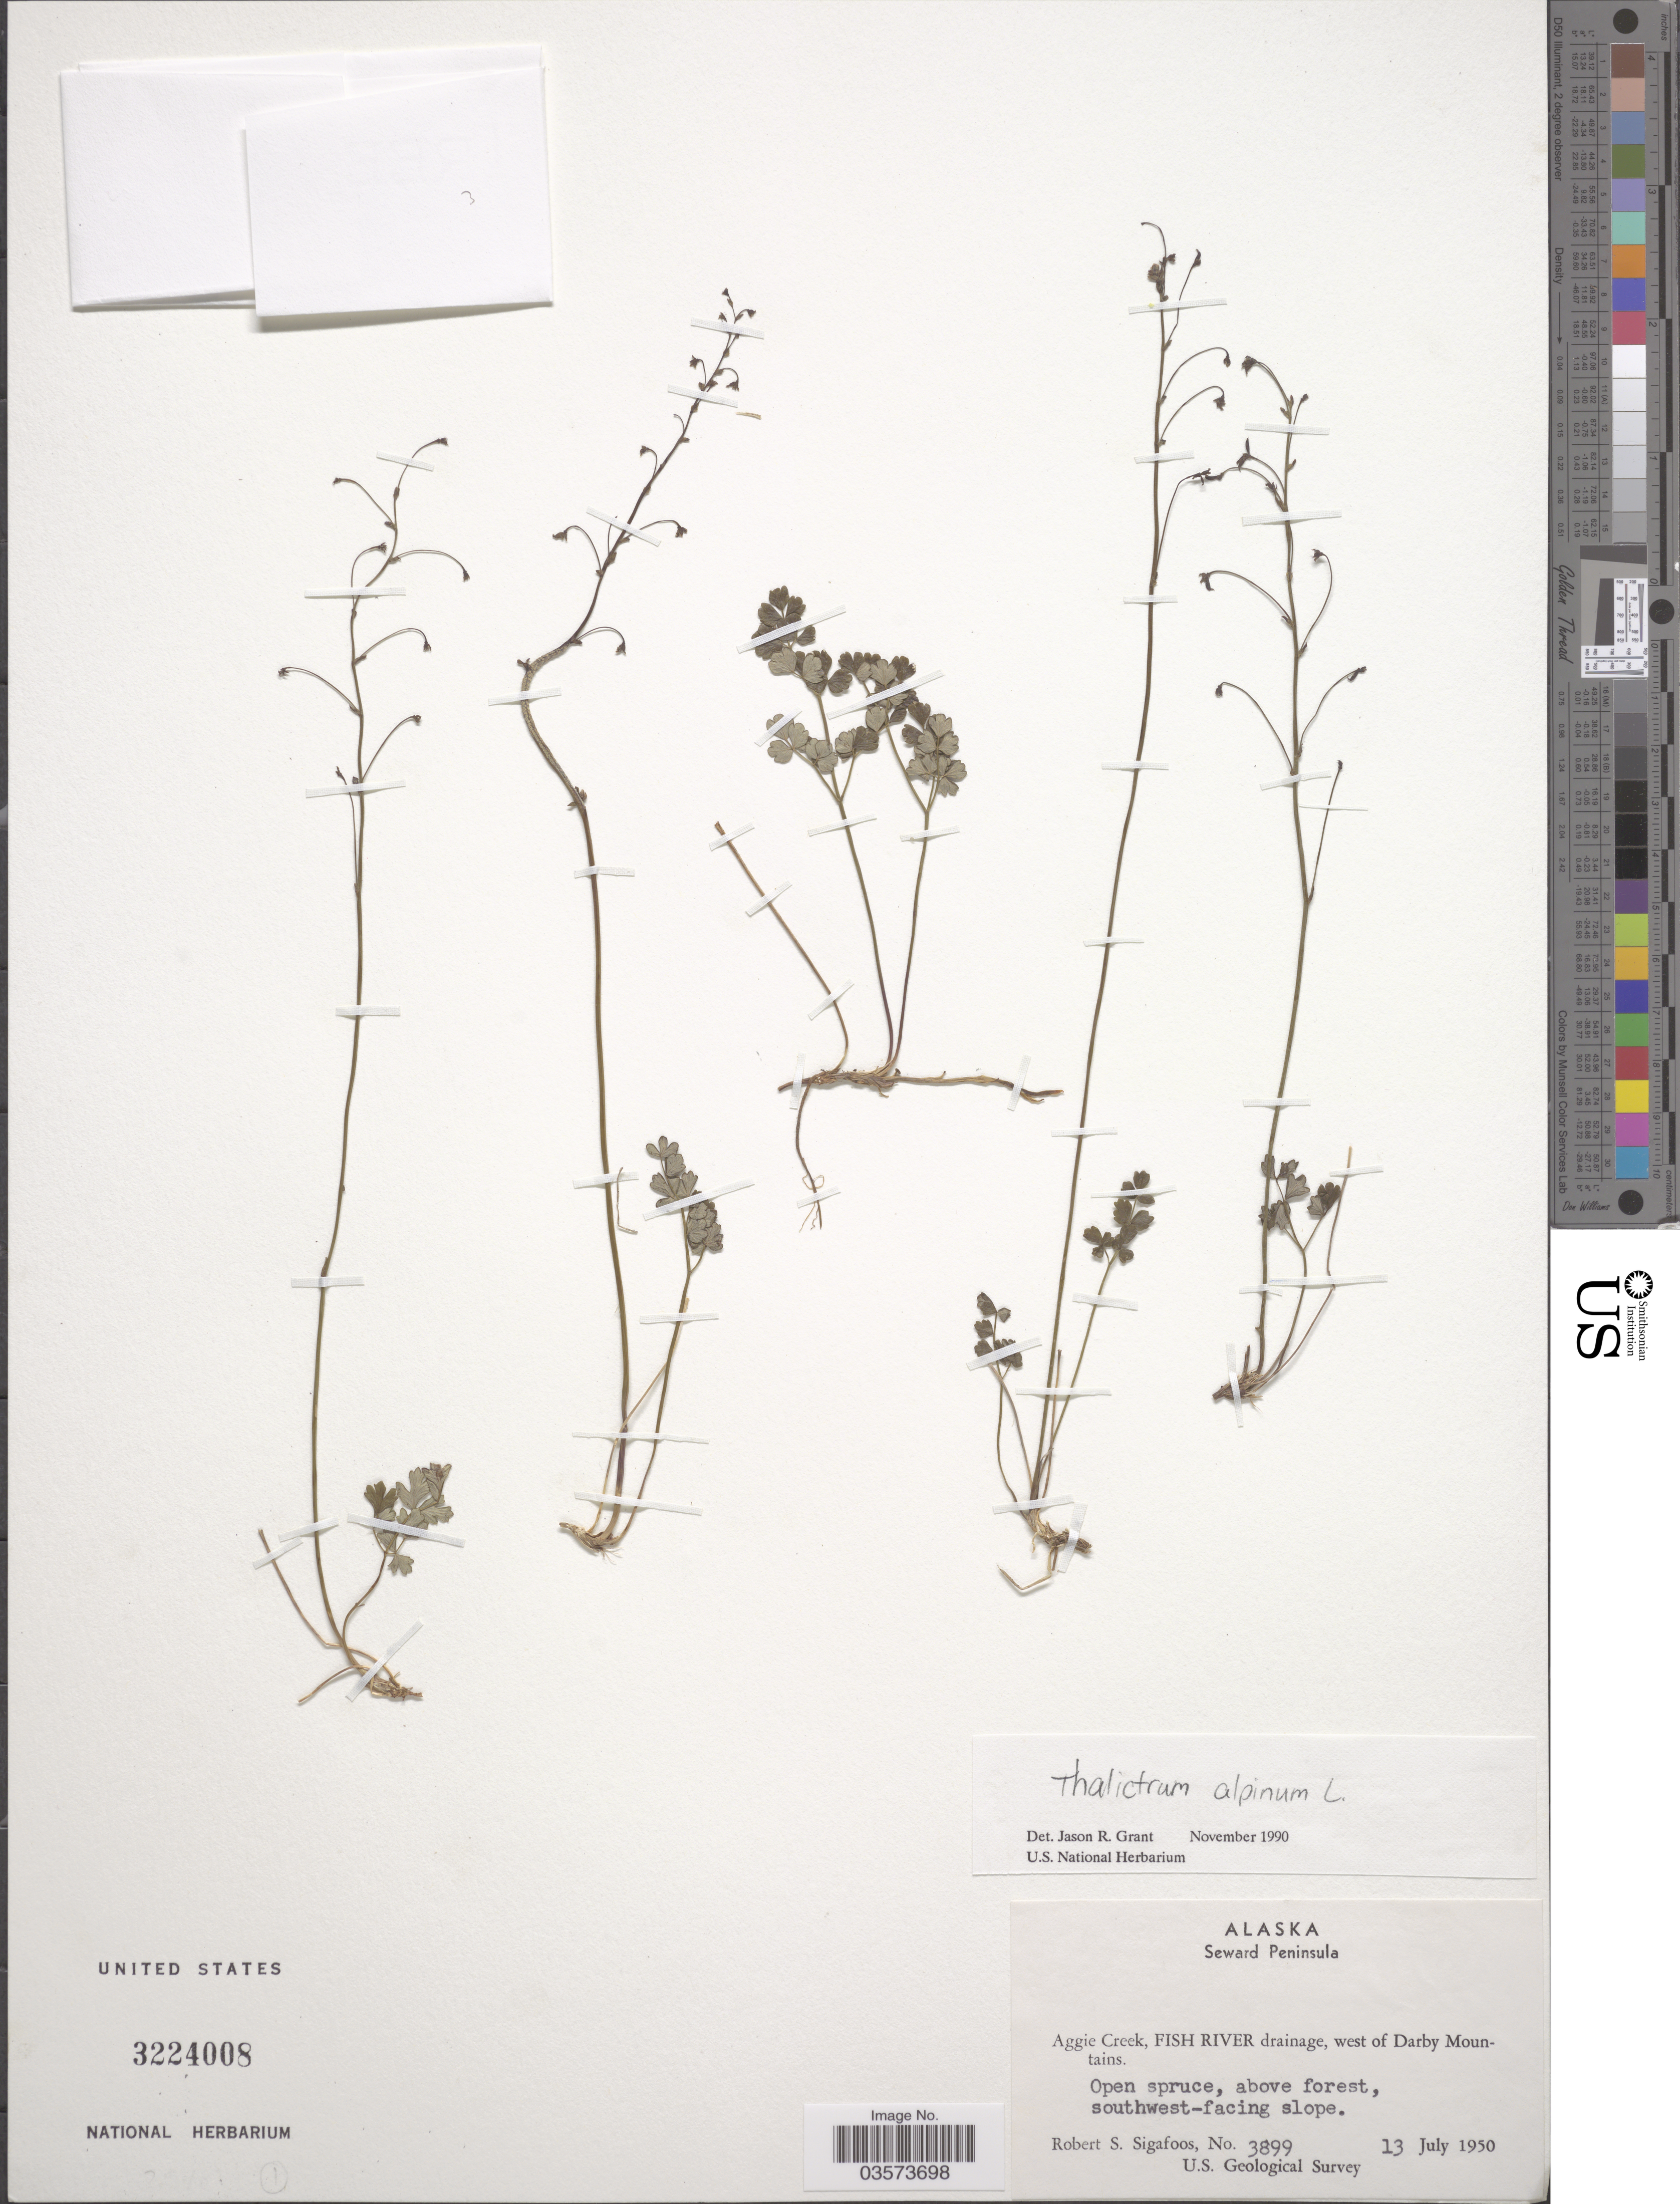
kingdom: Plantae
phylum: Tracheophyta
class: Magnoliopsida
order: Ranunculales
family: Ranunculaceae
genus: Thalictrum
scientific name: Thalictrum alpinum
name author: L.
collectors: R. Sigafoos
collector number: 3899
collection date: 1950-07-13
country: United States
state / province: Alaska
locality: Seward Peninsula. Aggie Creek, Fish River drainage, west of Darby Mountains. Southwest-facing slope.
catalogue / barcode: US 3224008